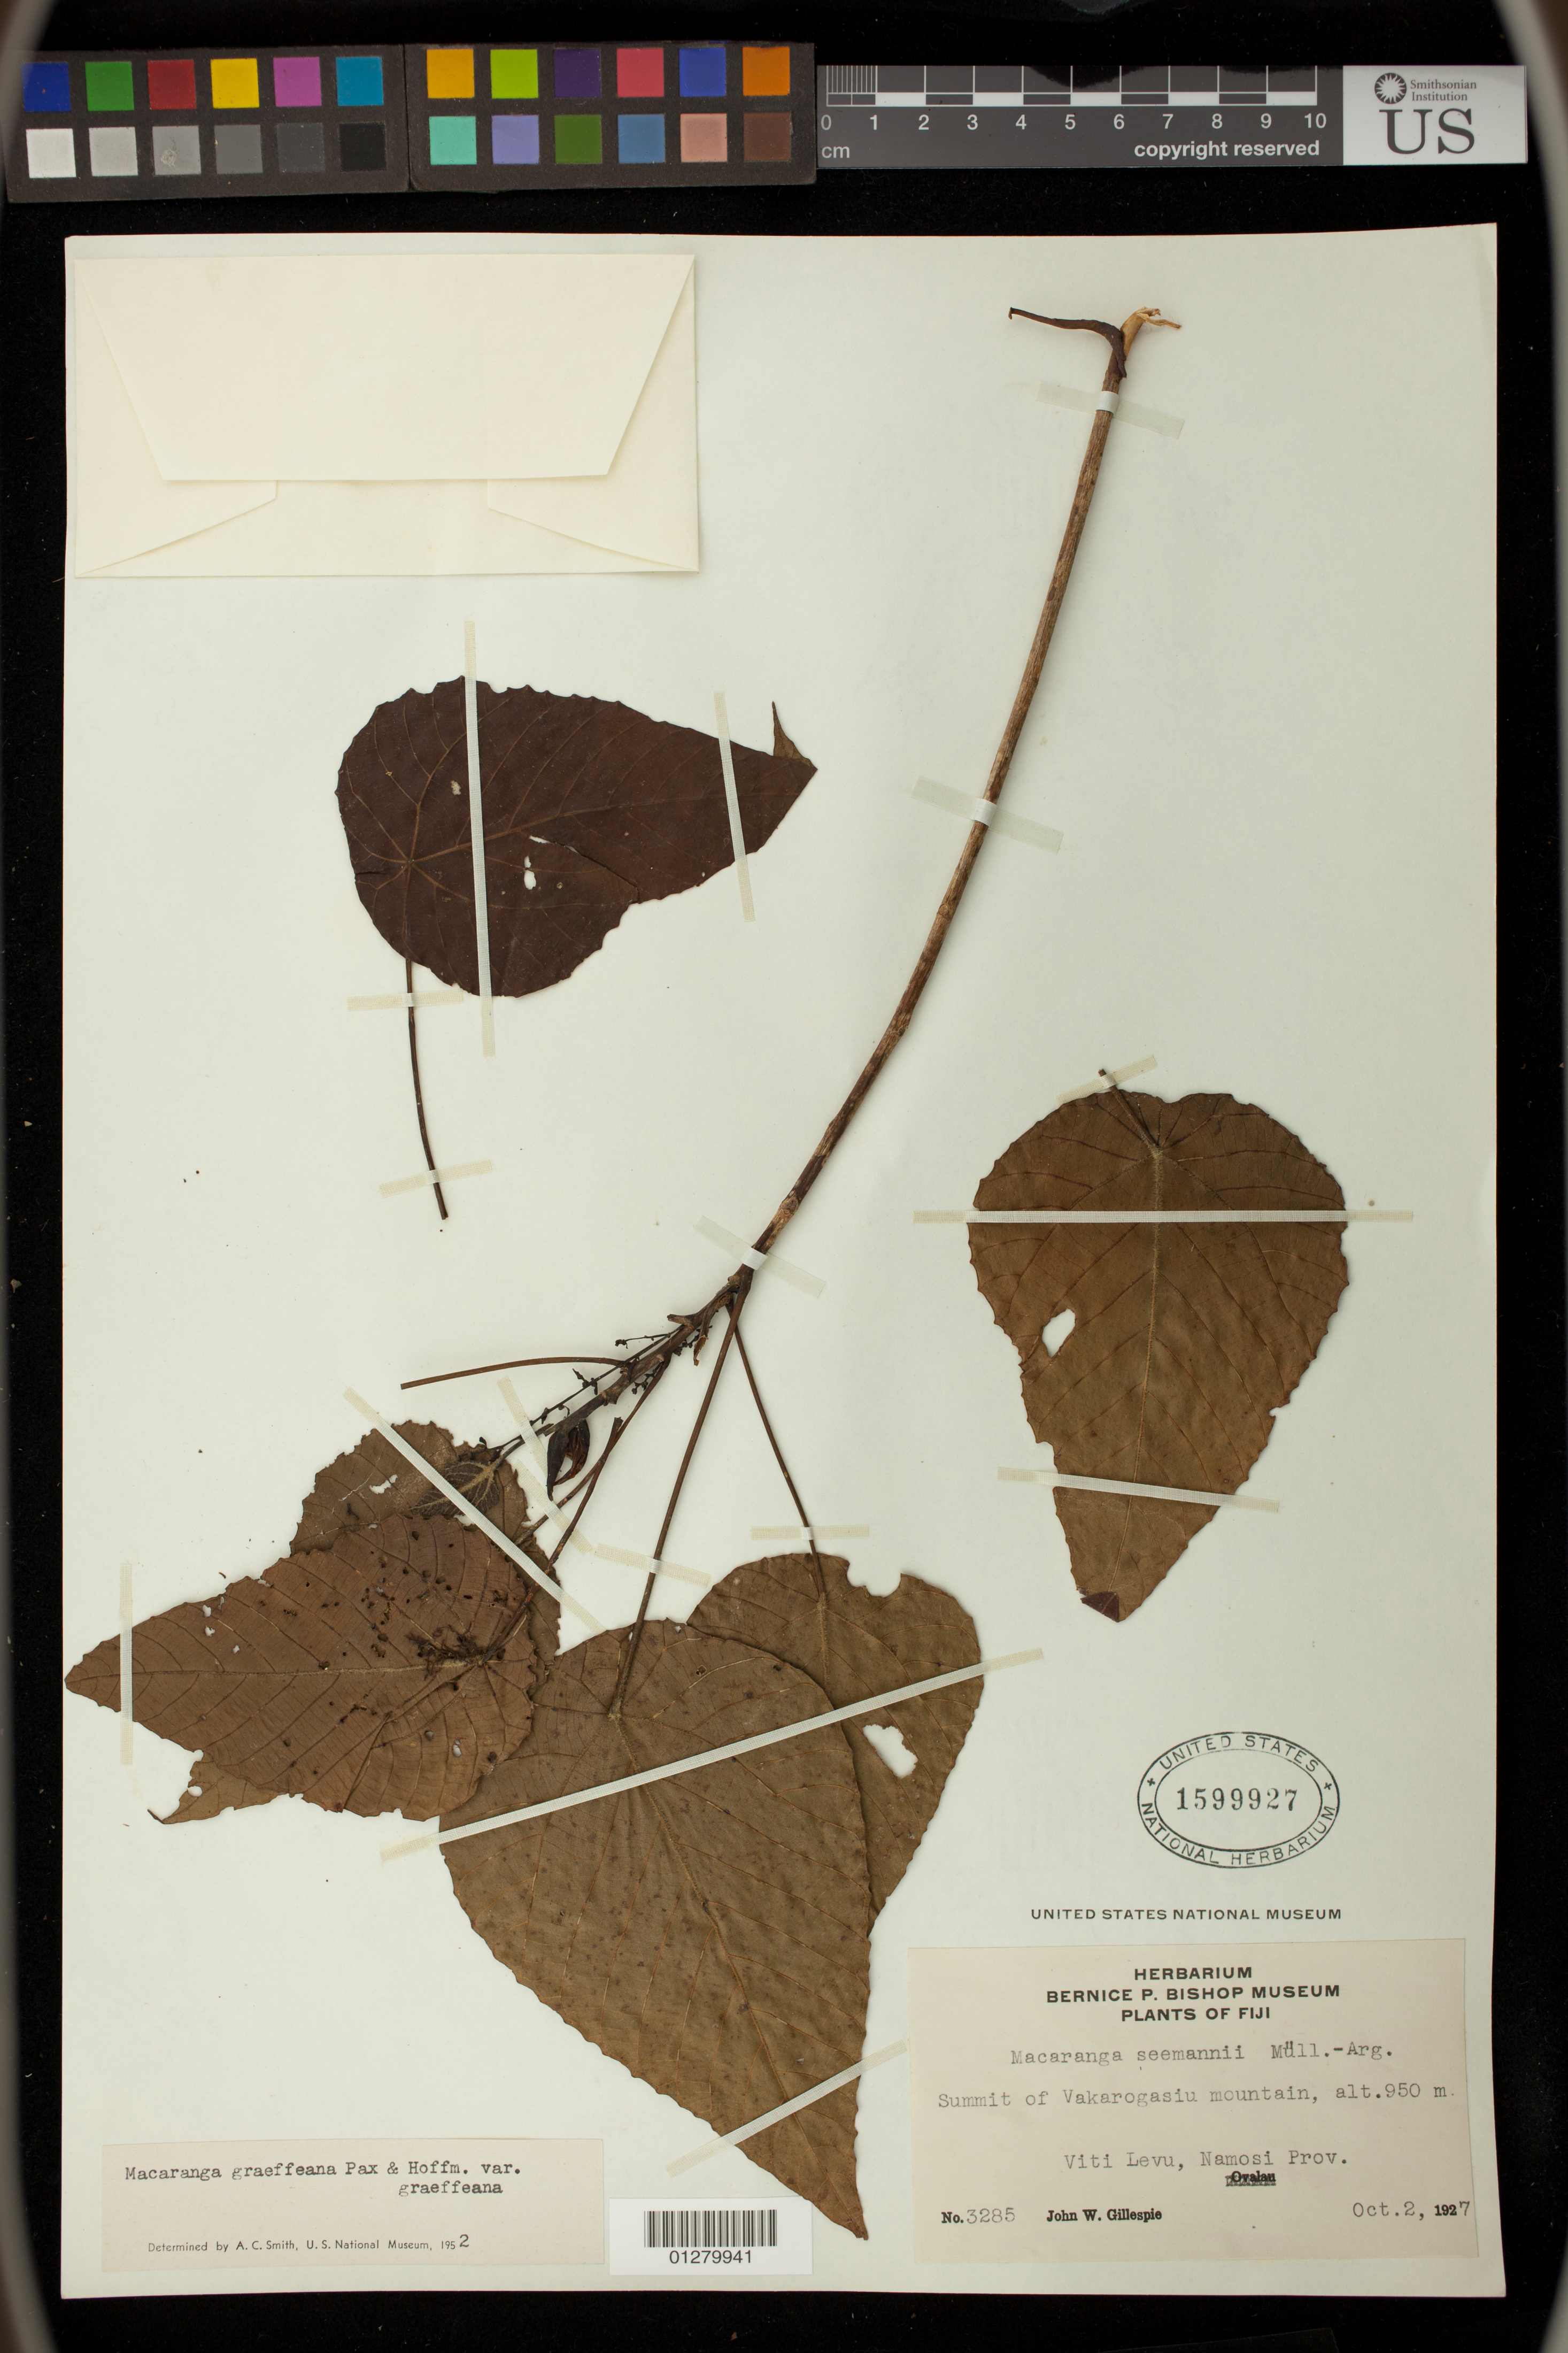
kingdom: Plantae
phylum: Tracheophyta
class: Magnoliopsida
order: Malpighiales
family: Euphorbiaceae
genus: Macaranga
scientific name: Macaranga graeffeana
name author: Pax & K. Hoffm.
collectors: J. W. Gillespie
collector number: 3285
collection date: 1927-10-02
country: Fiji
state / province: Central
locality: Summit of Vakarogasiu mountain,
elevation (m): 950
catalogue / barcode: US 1599927